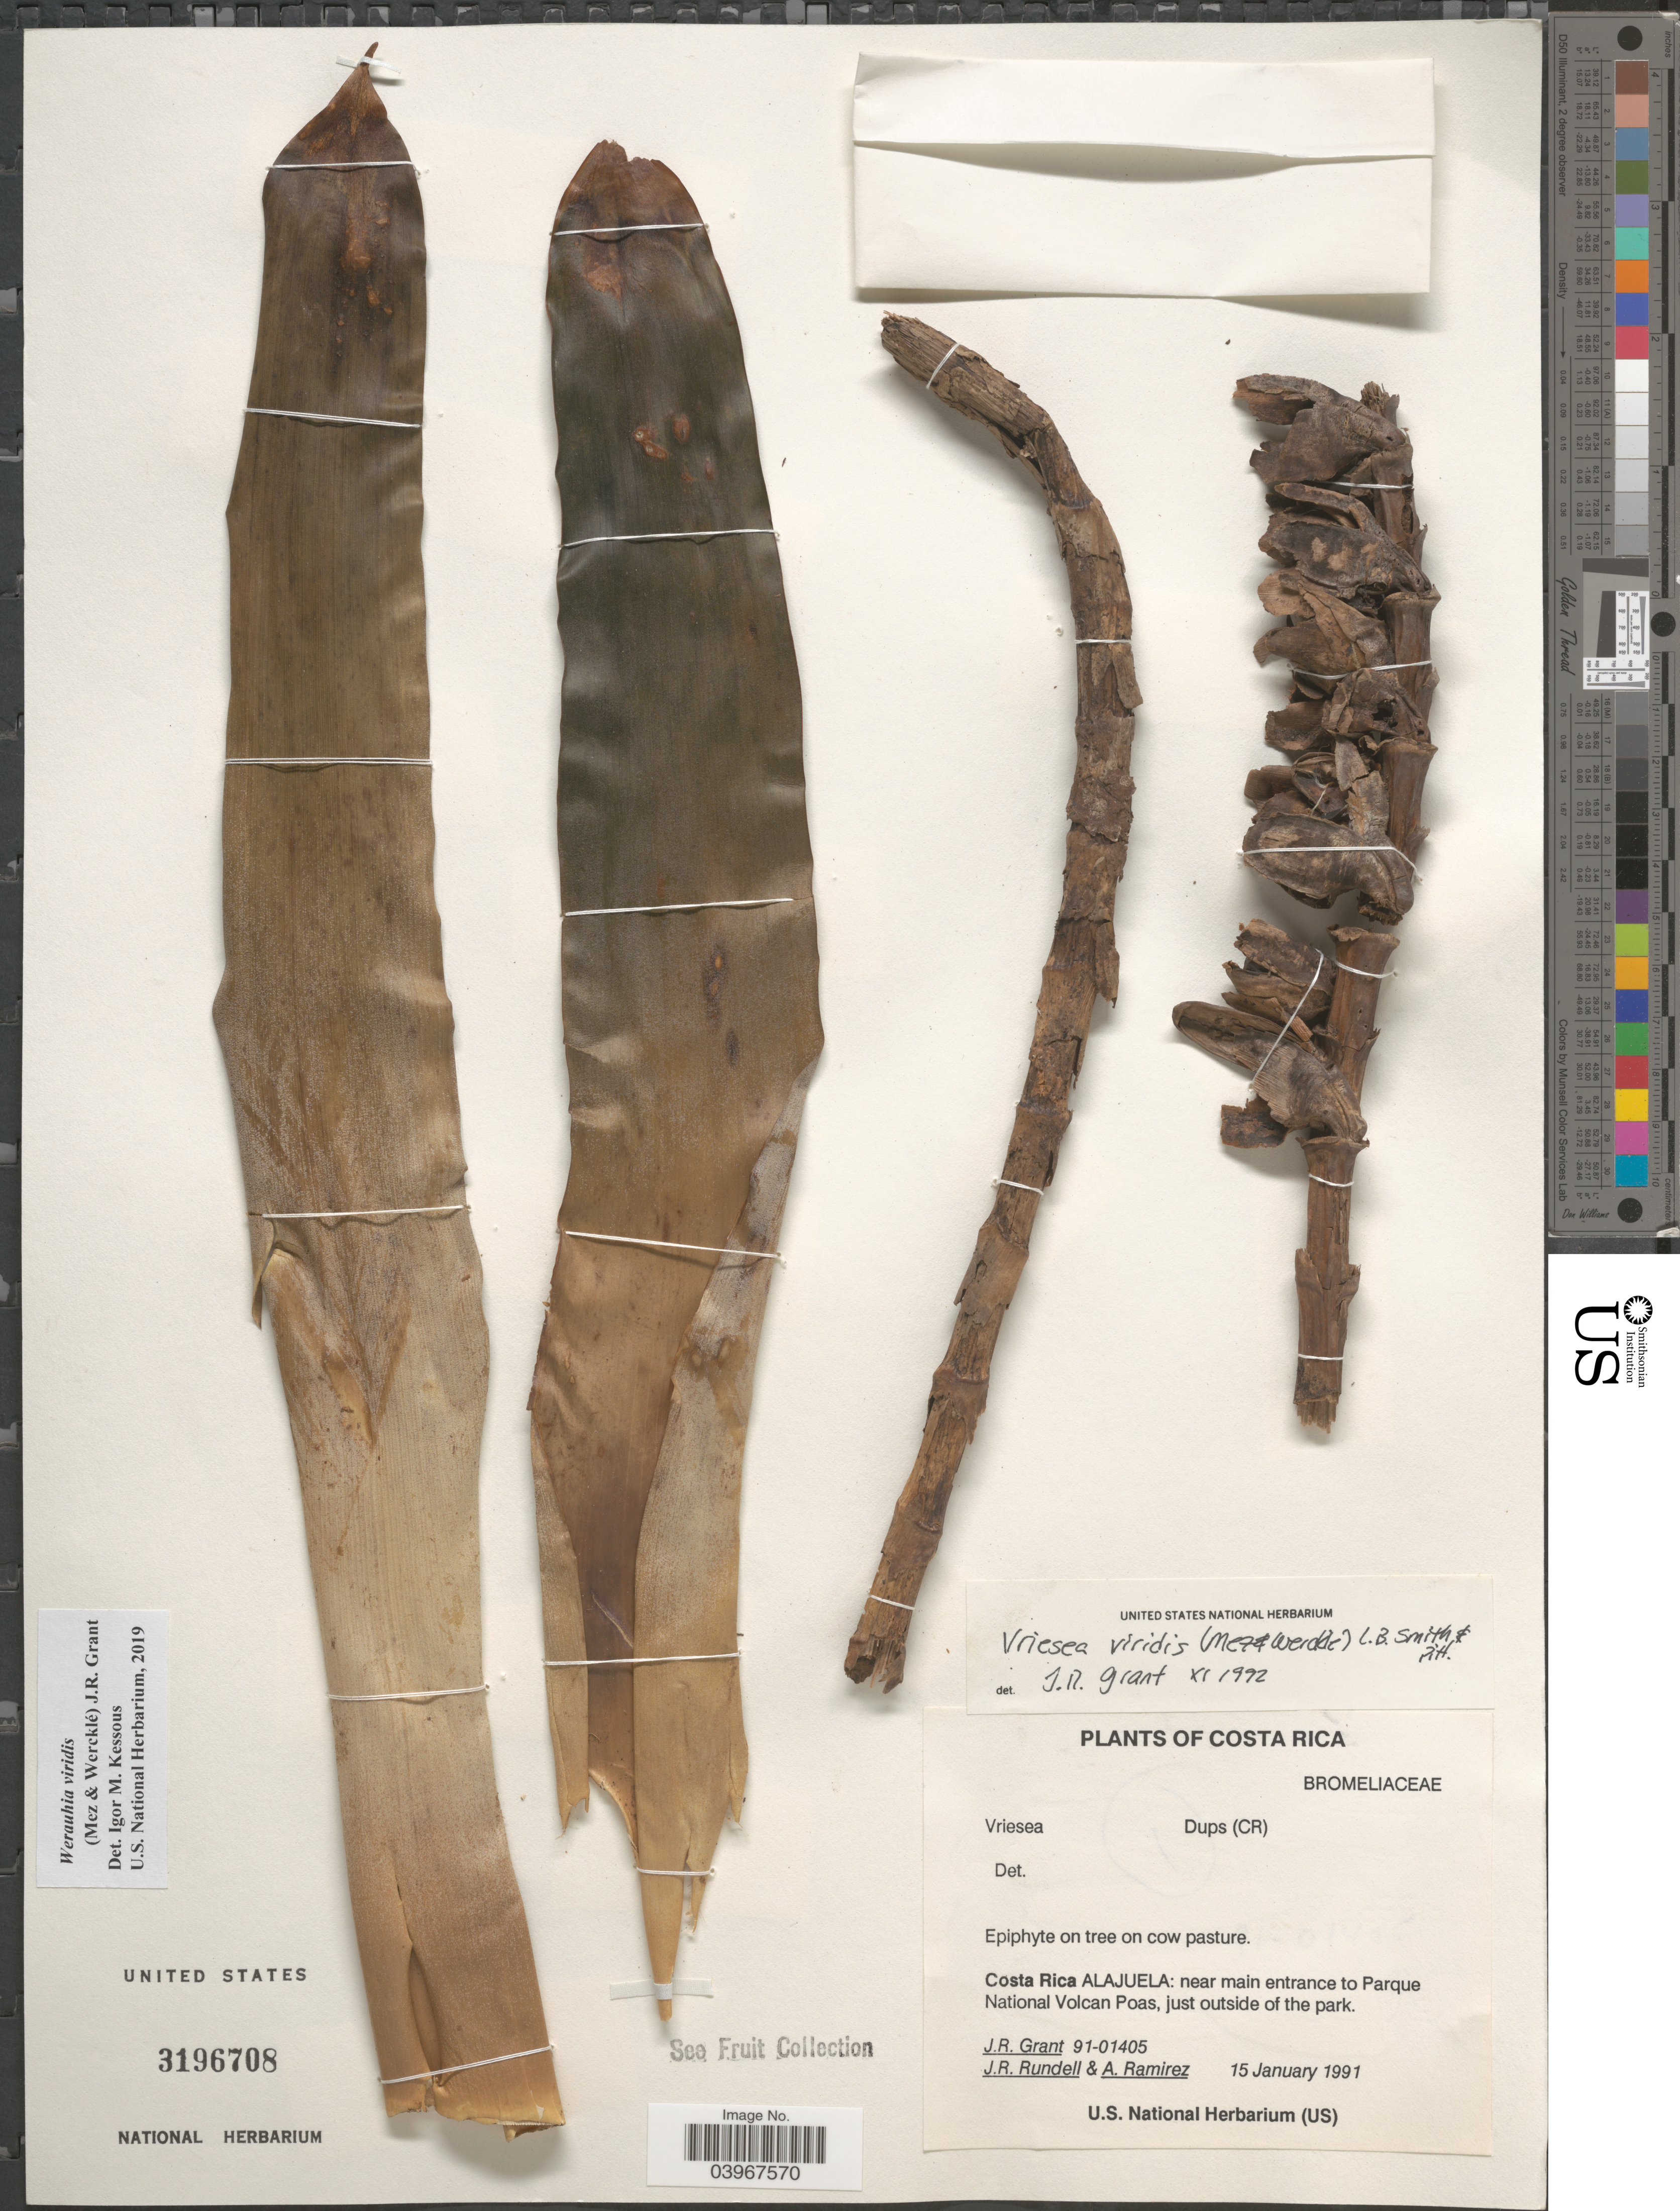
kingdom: Plantae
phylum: Tracheophyta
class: Liliopsida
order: Poales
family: Bromeliaceae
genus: Werauhia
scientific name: Werauhia viridis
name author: (Mez & Wercklé) J.R. Grant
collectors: J. Grant, J. R. Rundell & A. Ramirez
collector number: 91-01405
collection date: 1991-01-15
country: Costa Rica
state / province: Alajuela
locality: Near main entrance to Parque National Volcan Poas, just outside of the park.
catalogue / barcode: US 3196708